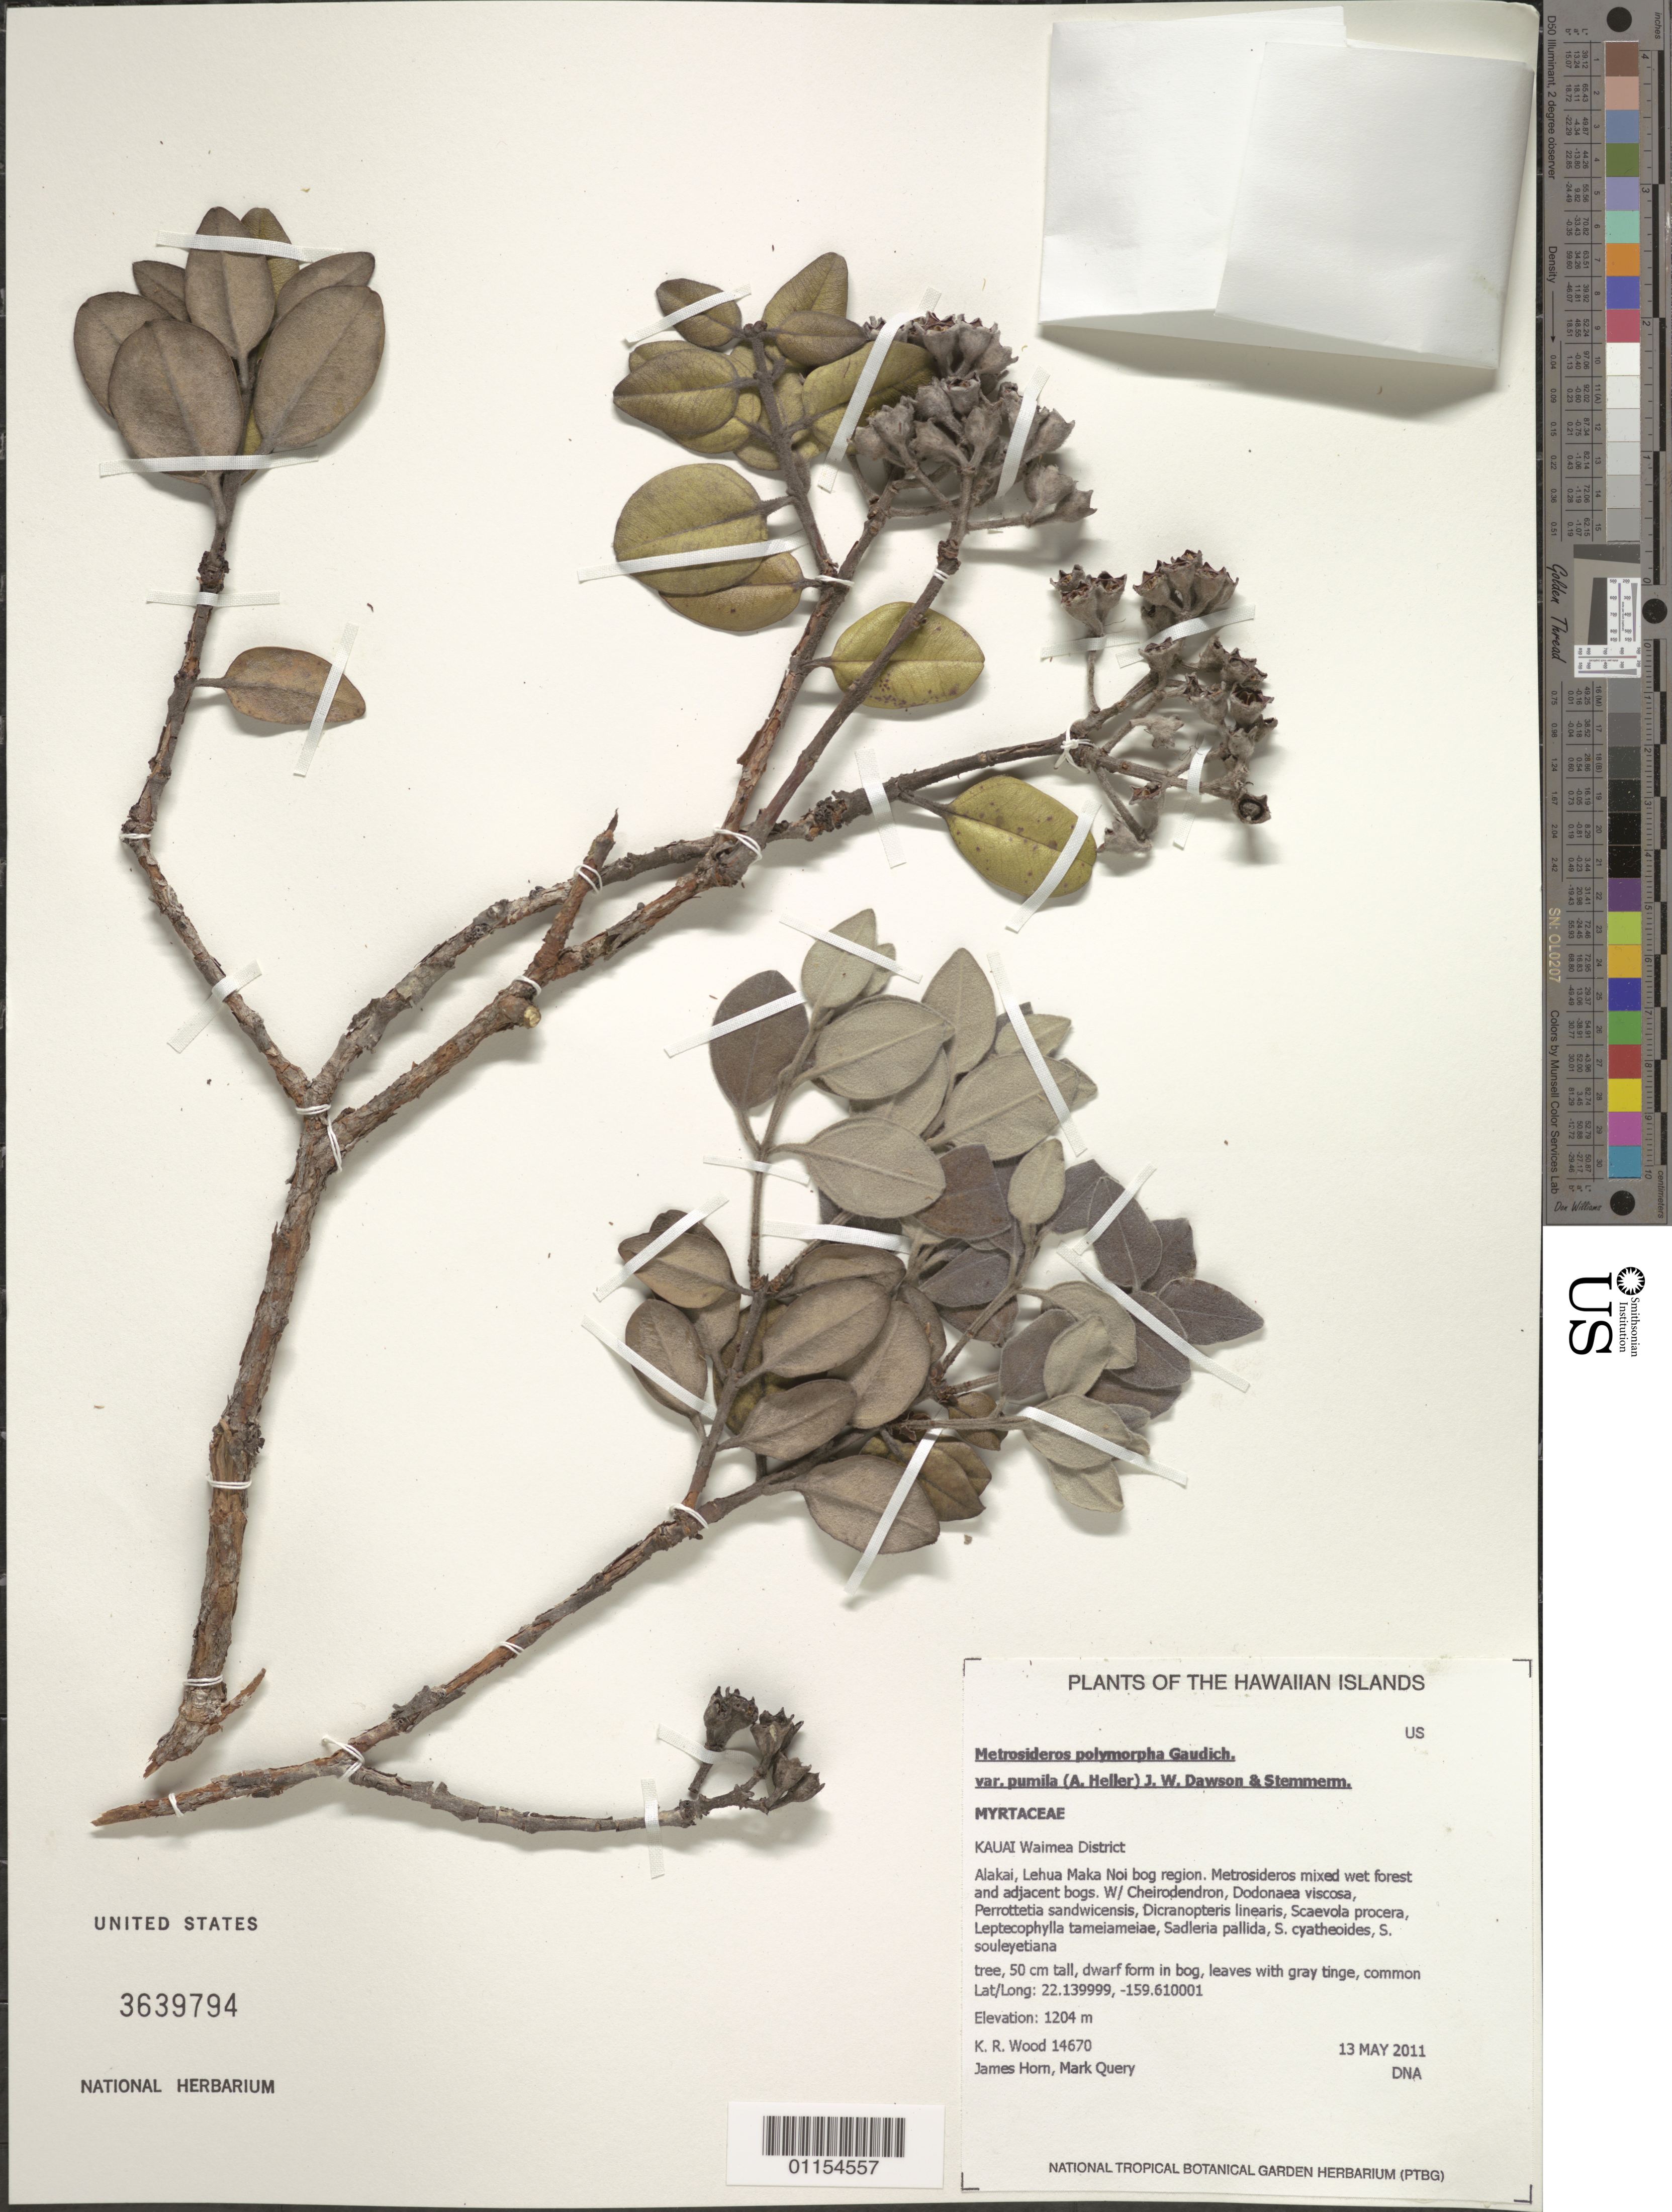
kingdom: Plantae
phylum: Tracheophyta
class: Magnoliopsida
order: Myrtales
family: Myrtaceae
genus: Metrosideros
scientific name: Metrosideros polymorpha var. pumila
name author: (A. Heller) J.W. Dawson & Stemmerm.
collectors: K. R. Wood, J. Horn & M. Query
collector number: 14670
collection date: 2011-05-13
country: United States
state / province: Hawaii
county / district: Kauai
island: Kaua'i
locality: Waimea District, Alakai, Lehua Maka Noi bog region.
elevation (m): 1219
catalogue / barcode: US 3639794